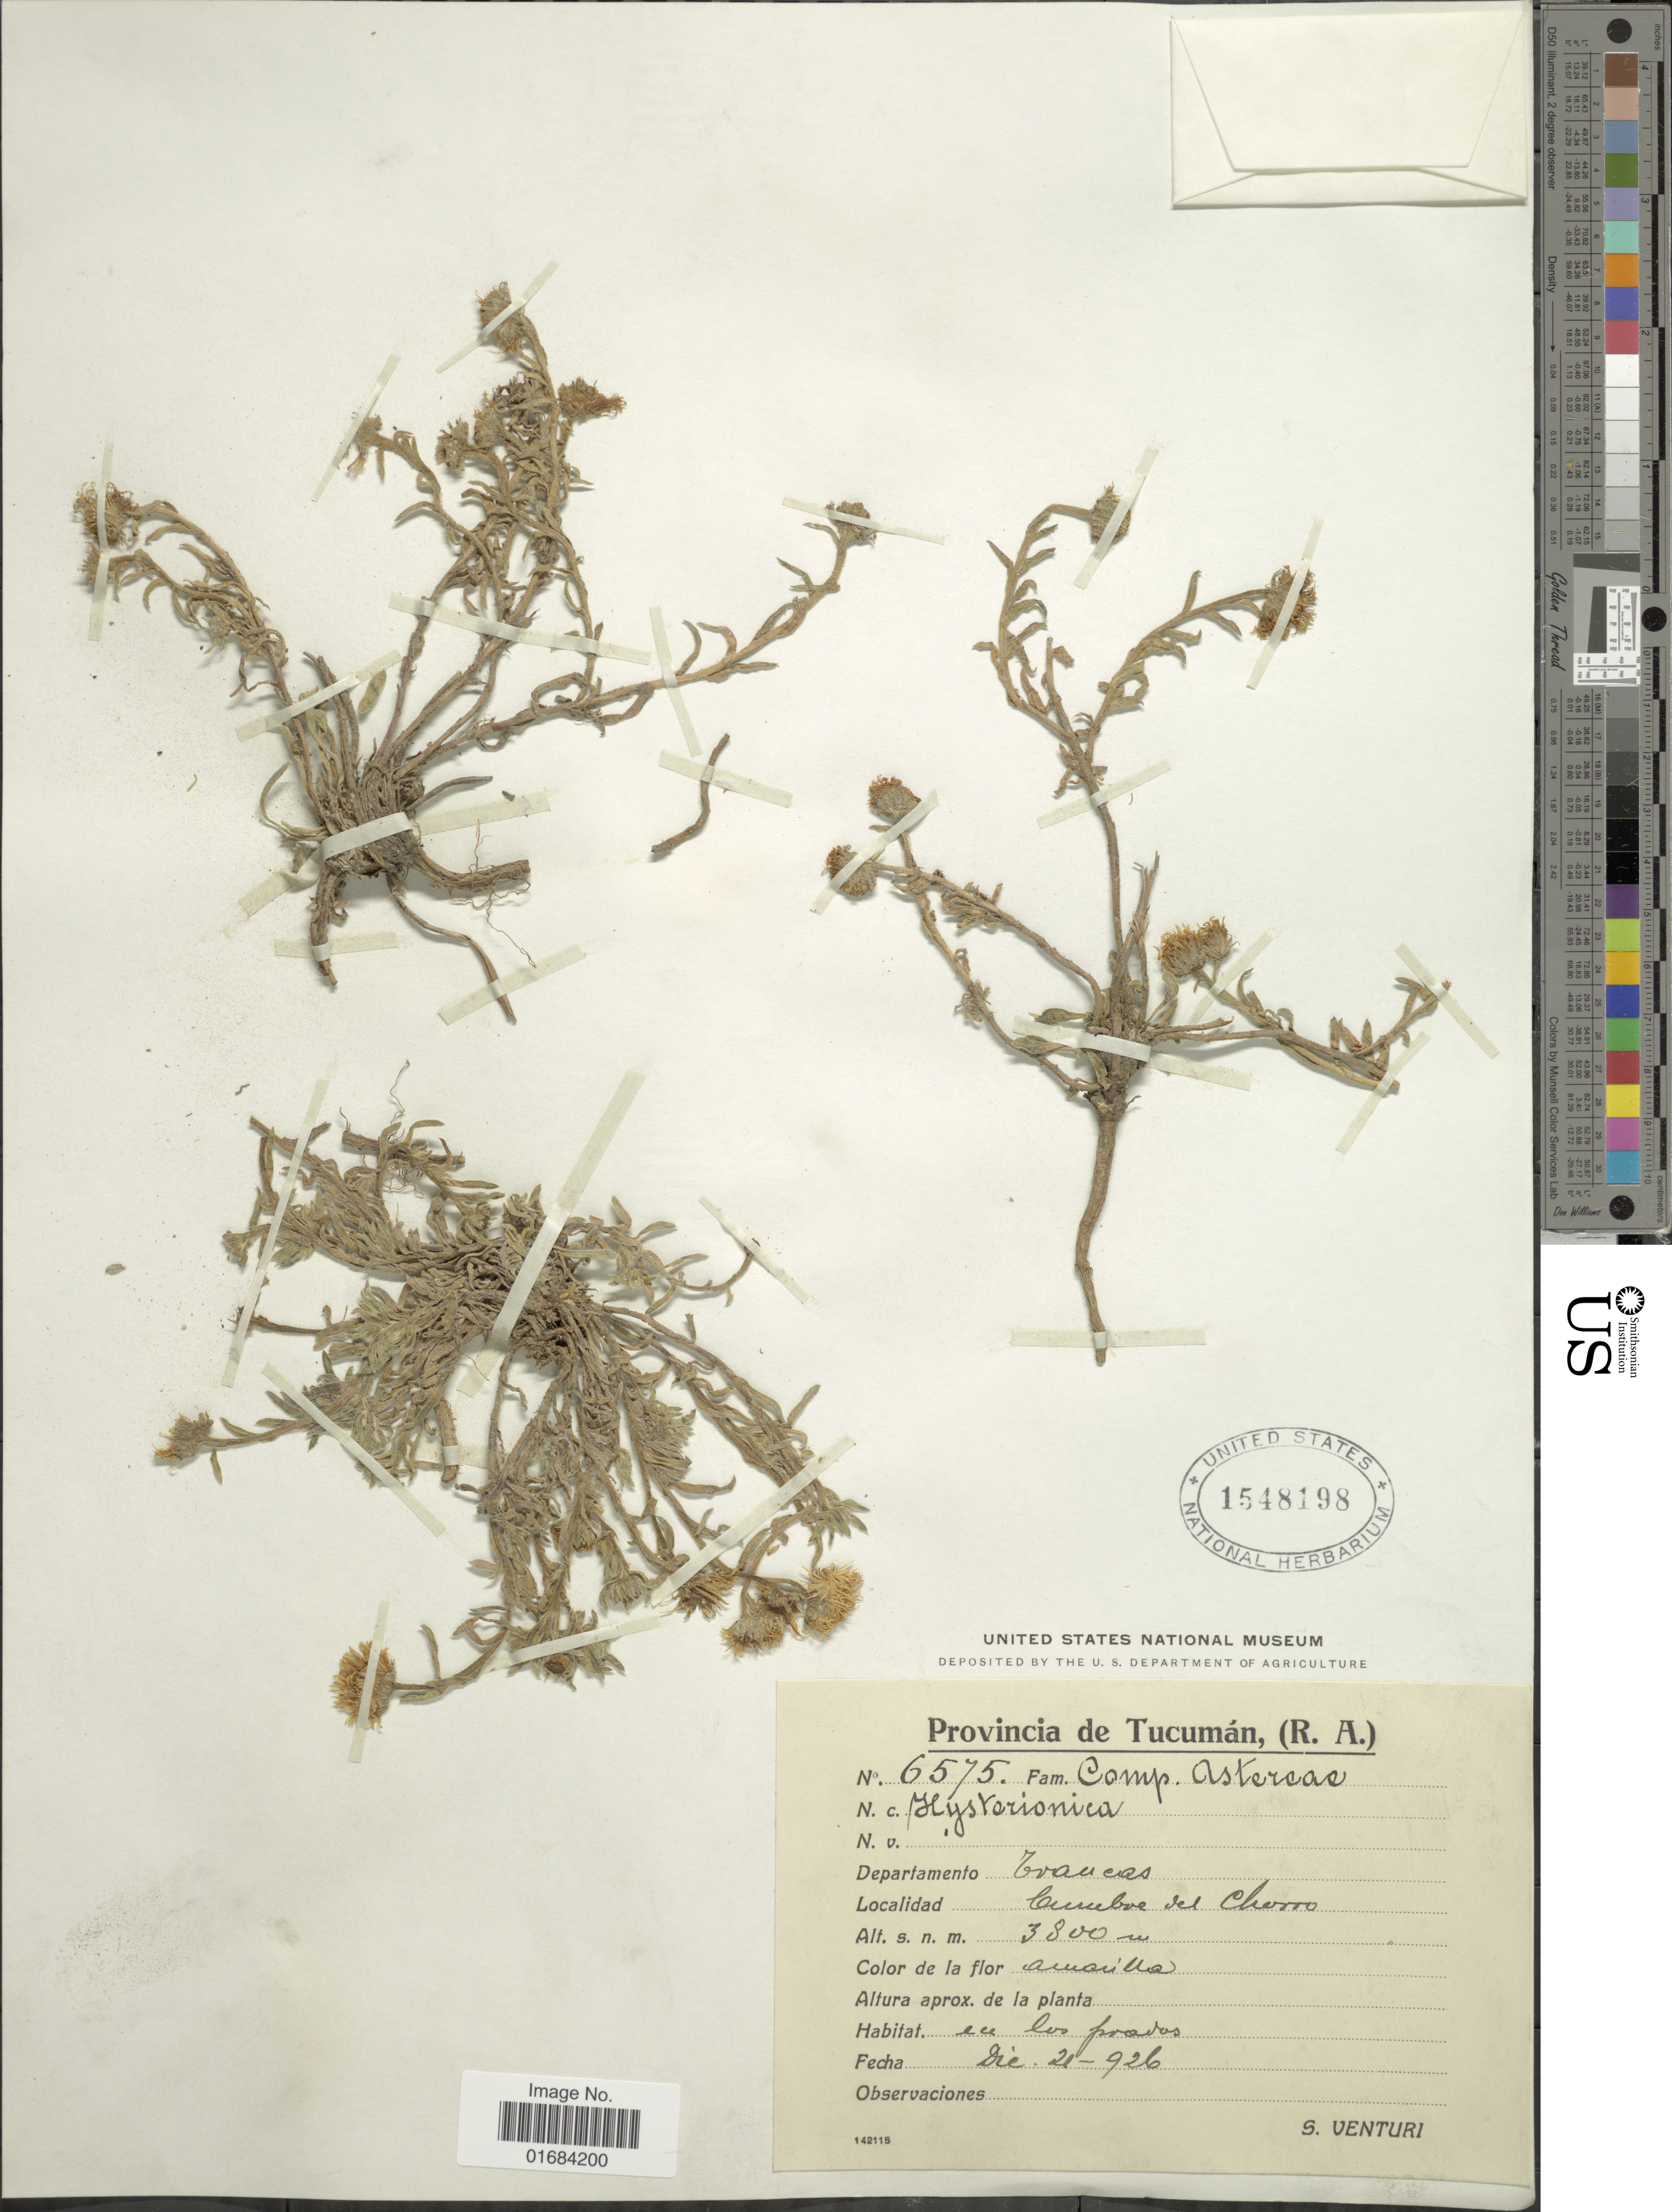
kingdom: Plantae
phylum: Tracheophyta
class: Magnoliopsida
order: Asterales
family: Asteraceae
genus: Hysterionica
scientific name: Hysterionica sp.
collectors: S. Venturi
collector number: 6575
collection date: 1926-12-21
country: Argentina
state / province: Tucuman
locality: (R.A.), Departamento Trancas, Cumbre del Chorro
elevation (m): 3800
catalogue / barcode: US 1548198